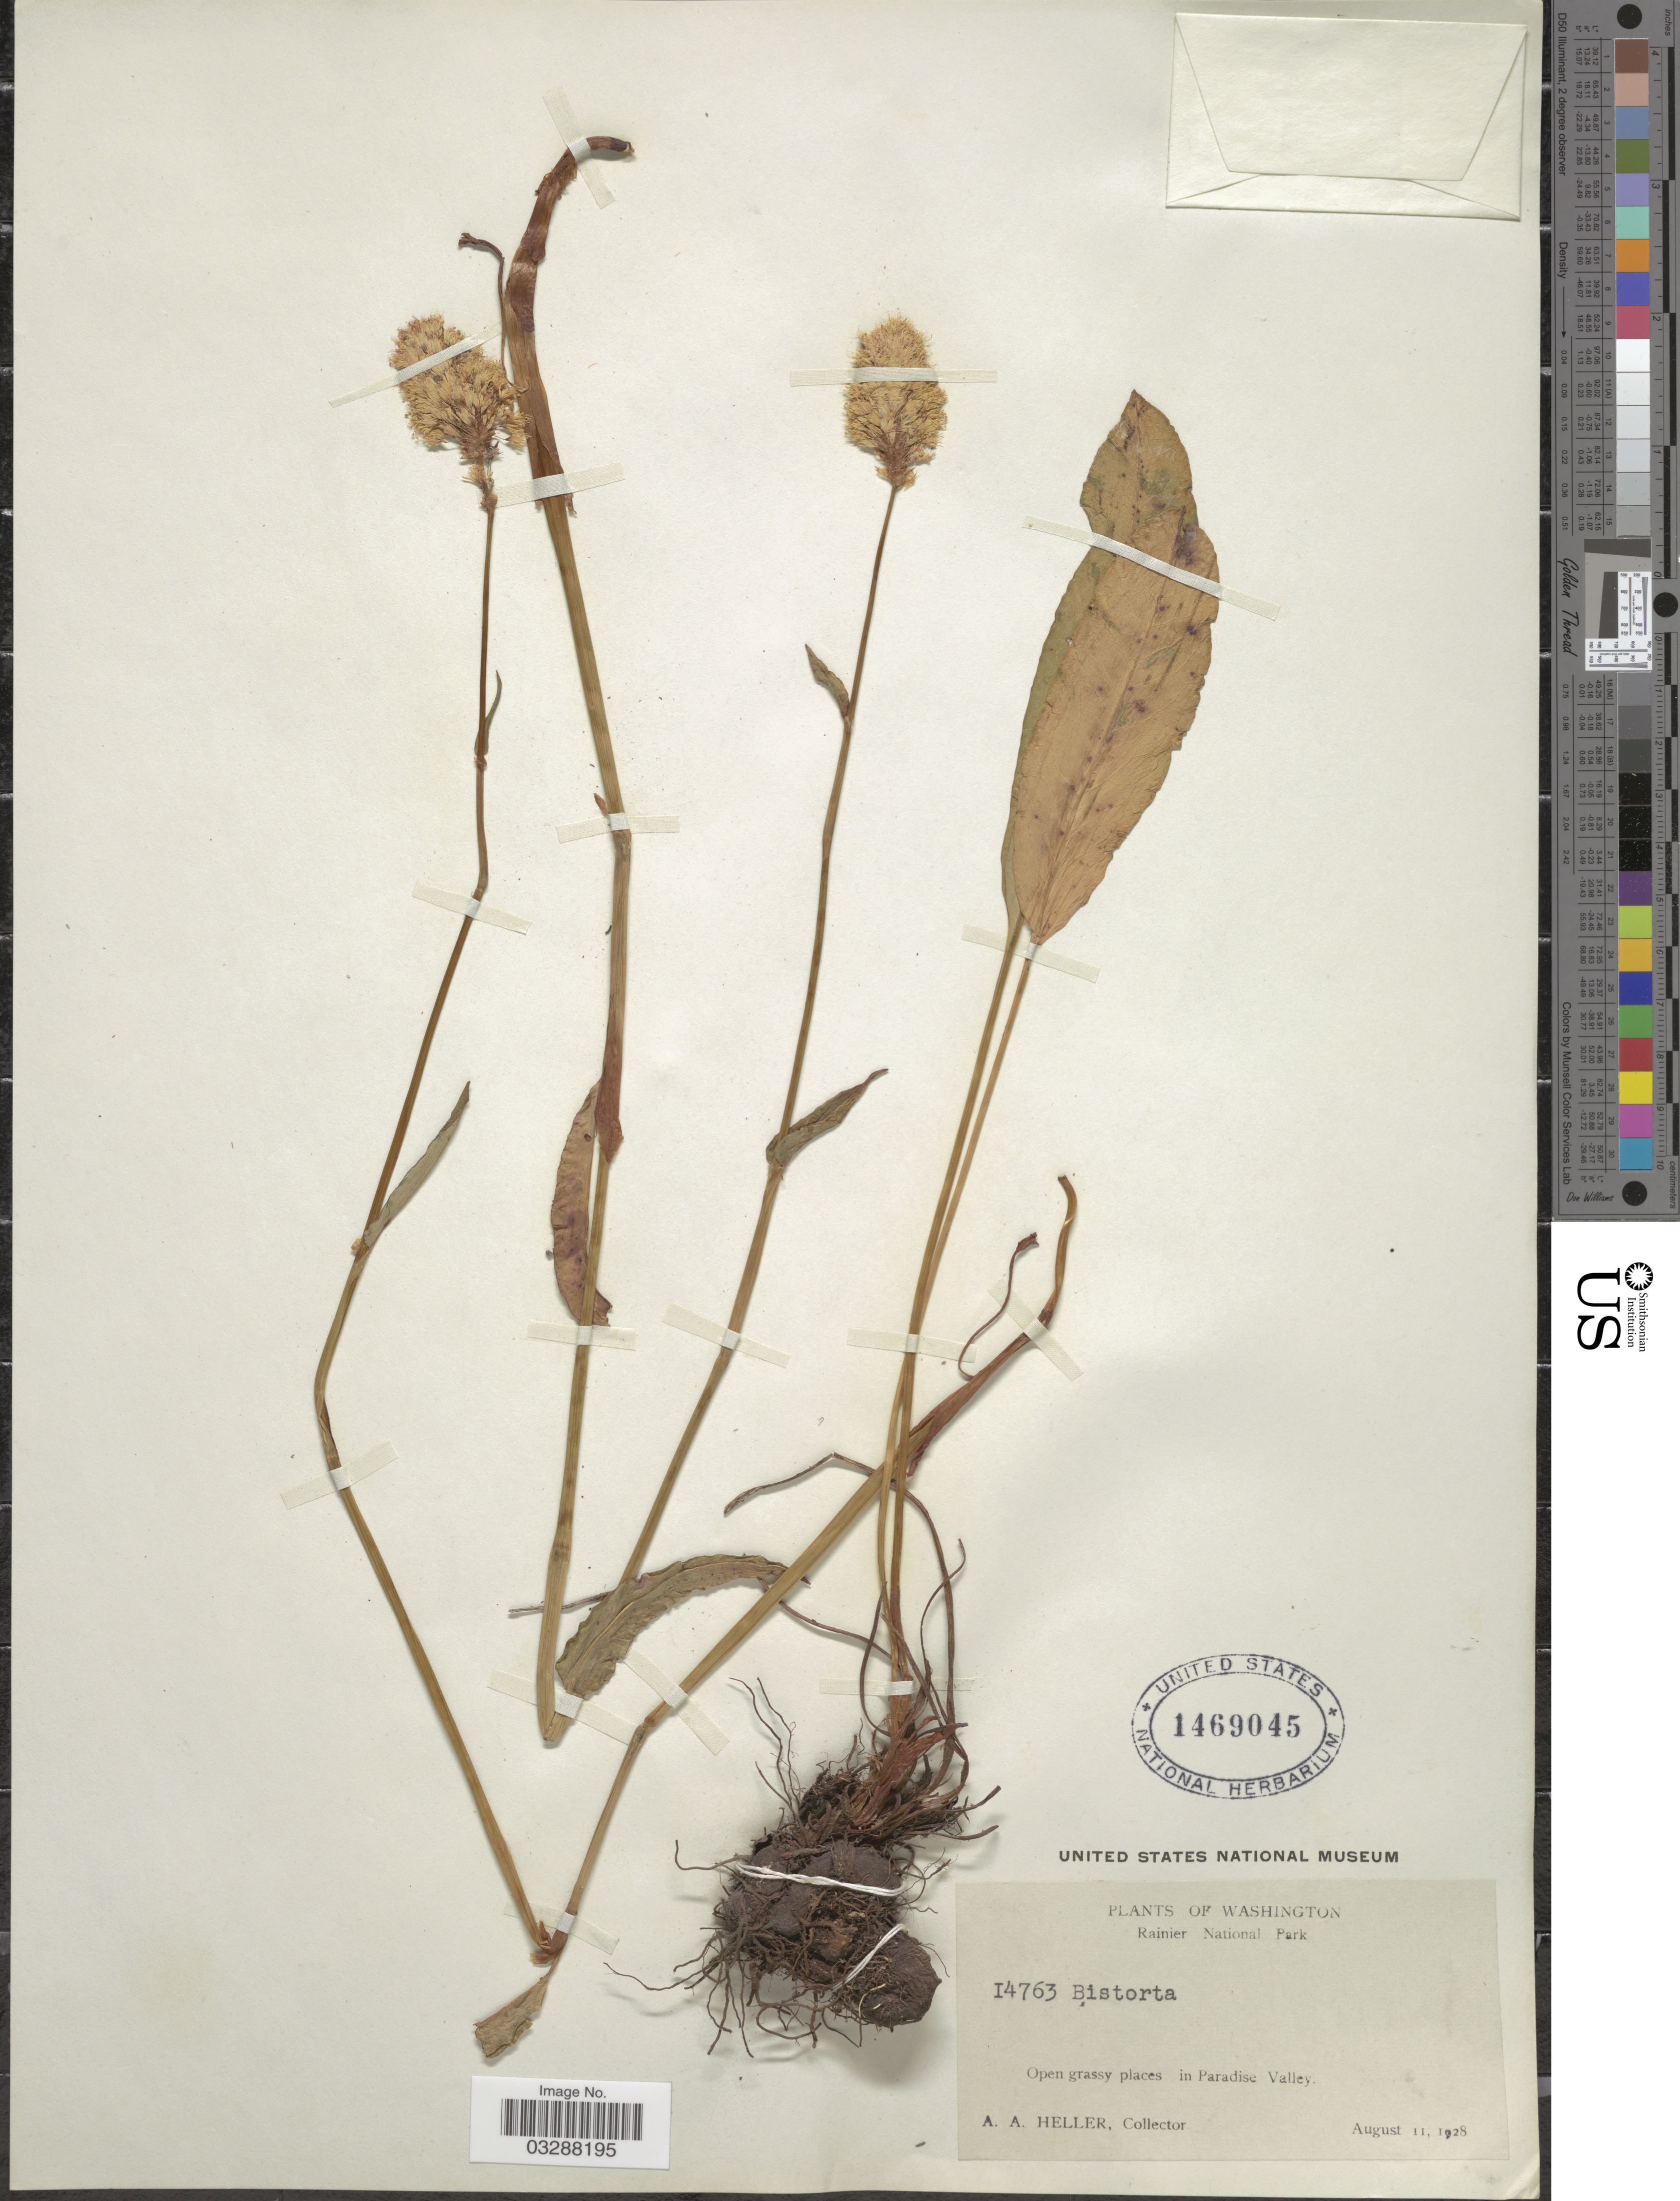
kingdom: Plantae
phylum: Tracheophyta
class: Magnoliopsida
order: Caryophyllales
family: Polygonaceae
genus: Bistorta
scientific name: Bistorta bistortoides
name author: (Pursh) Small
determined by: Strong, Mark T., (BOT), Smithsonian Institution - National Museum of Natural History (UNITED STATES)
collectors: A. A. Heller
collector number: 14763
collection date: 1928-08-11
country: United States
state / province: Washington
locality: Rainier National Park. Open grassy places in Paradise Valley.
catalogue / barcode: US 1469045